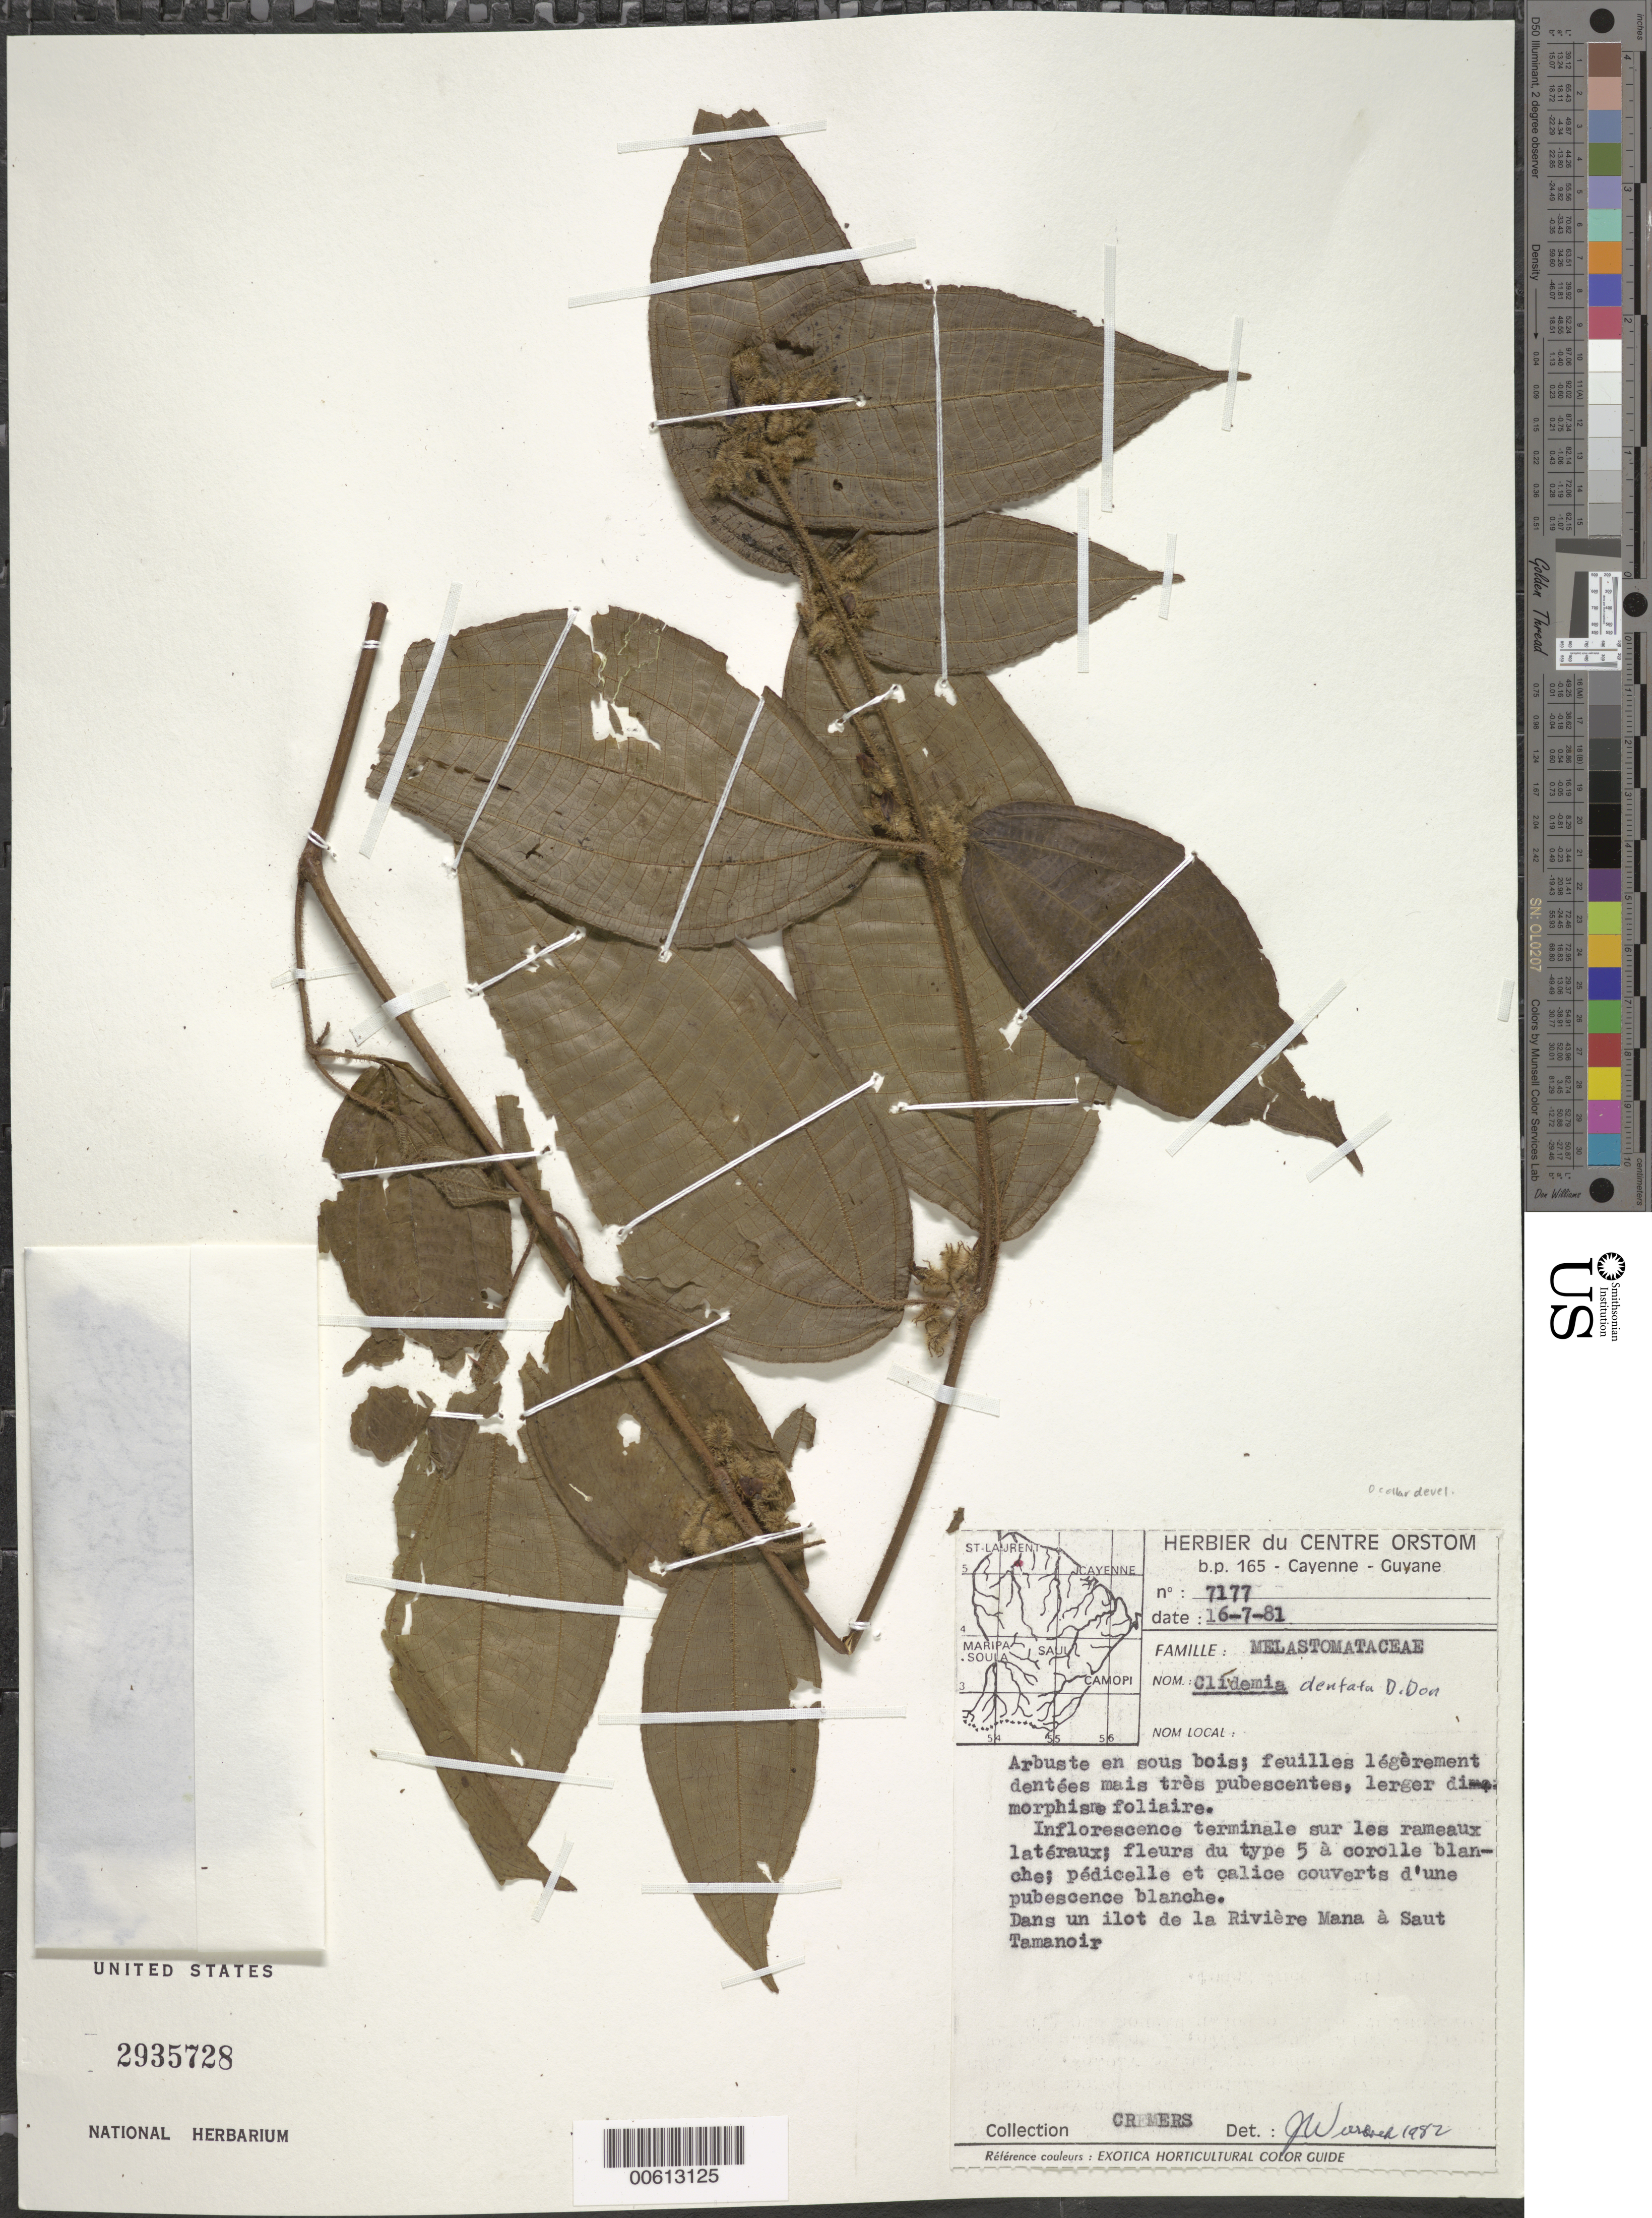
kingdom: Plantae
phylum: Tracheophyta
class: Magnoliopsida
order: Myrtales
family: Melastomataceae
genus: Clidemia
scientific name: Clidemia dentata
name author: D. Don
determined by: Wurdack, John J., (US), US (UNITED STATES)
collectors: G. Cremers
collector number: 7177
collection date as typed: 16-Jul-81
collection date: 1981-07-16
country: French Guiana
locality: Mana R., Saut Tamanoir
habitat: Dans un ilot; en sous bois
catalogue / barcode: US 2935728